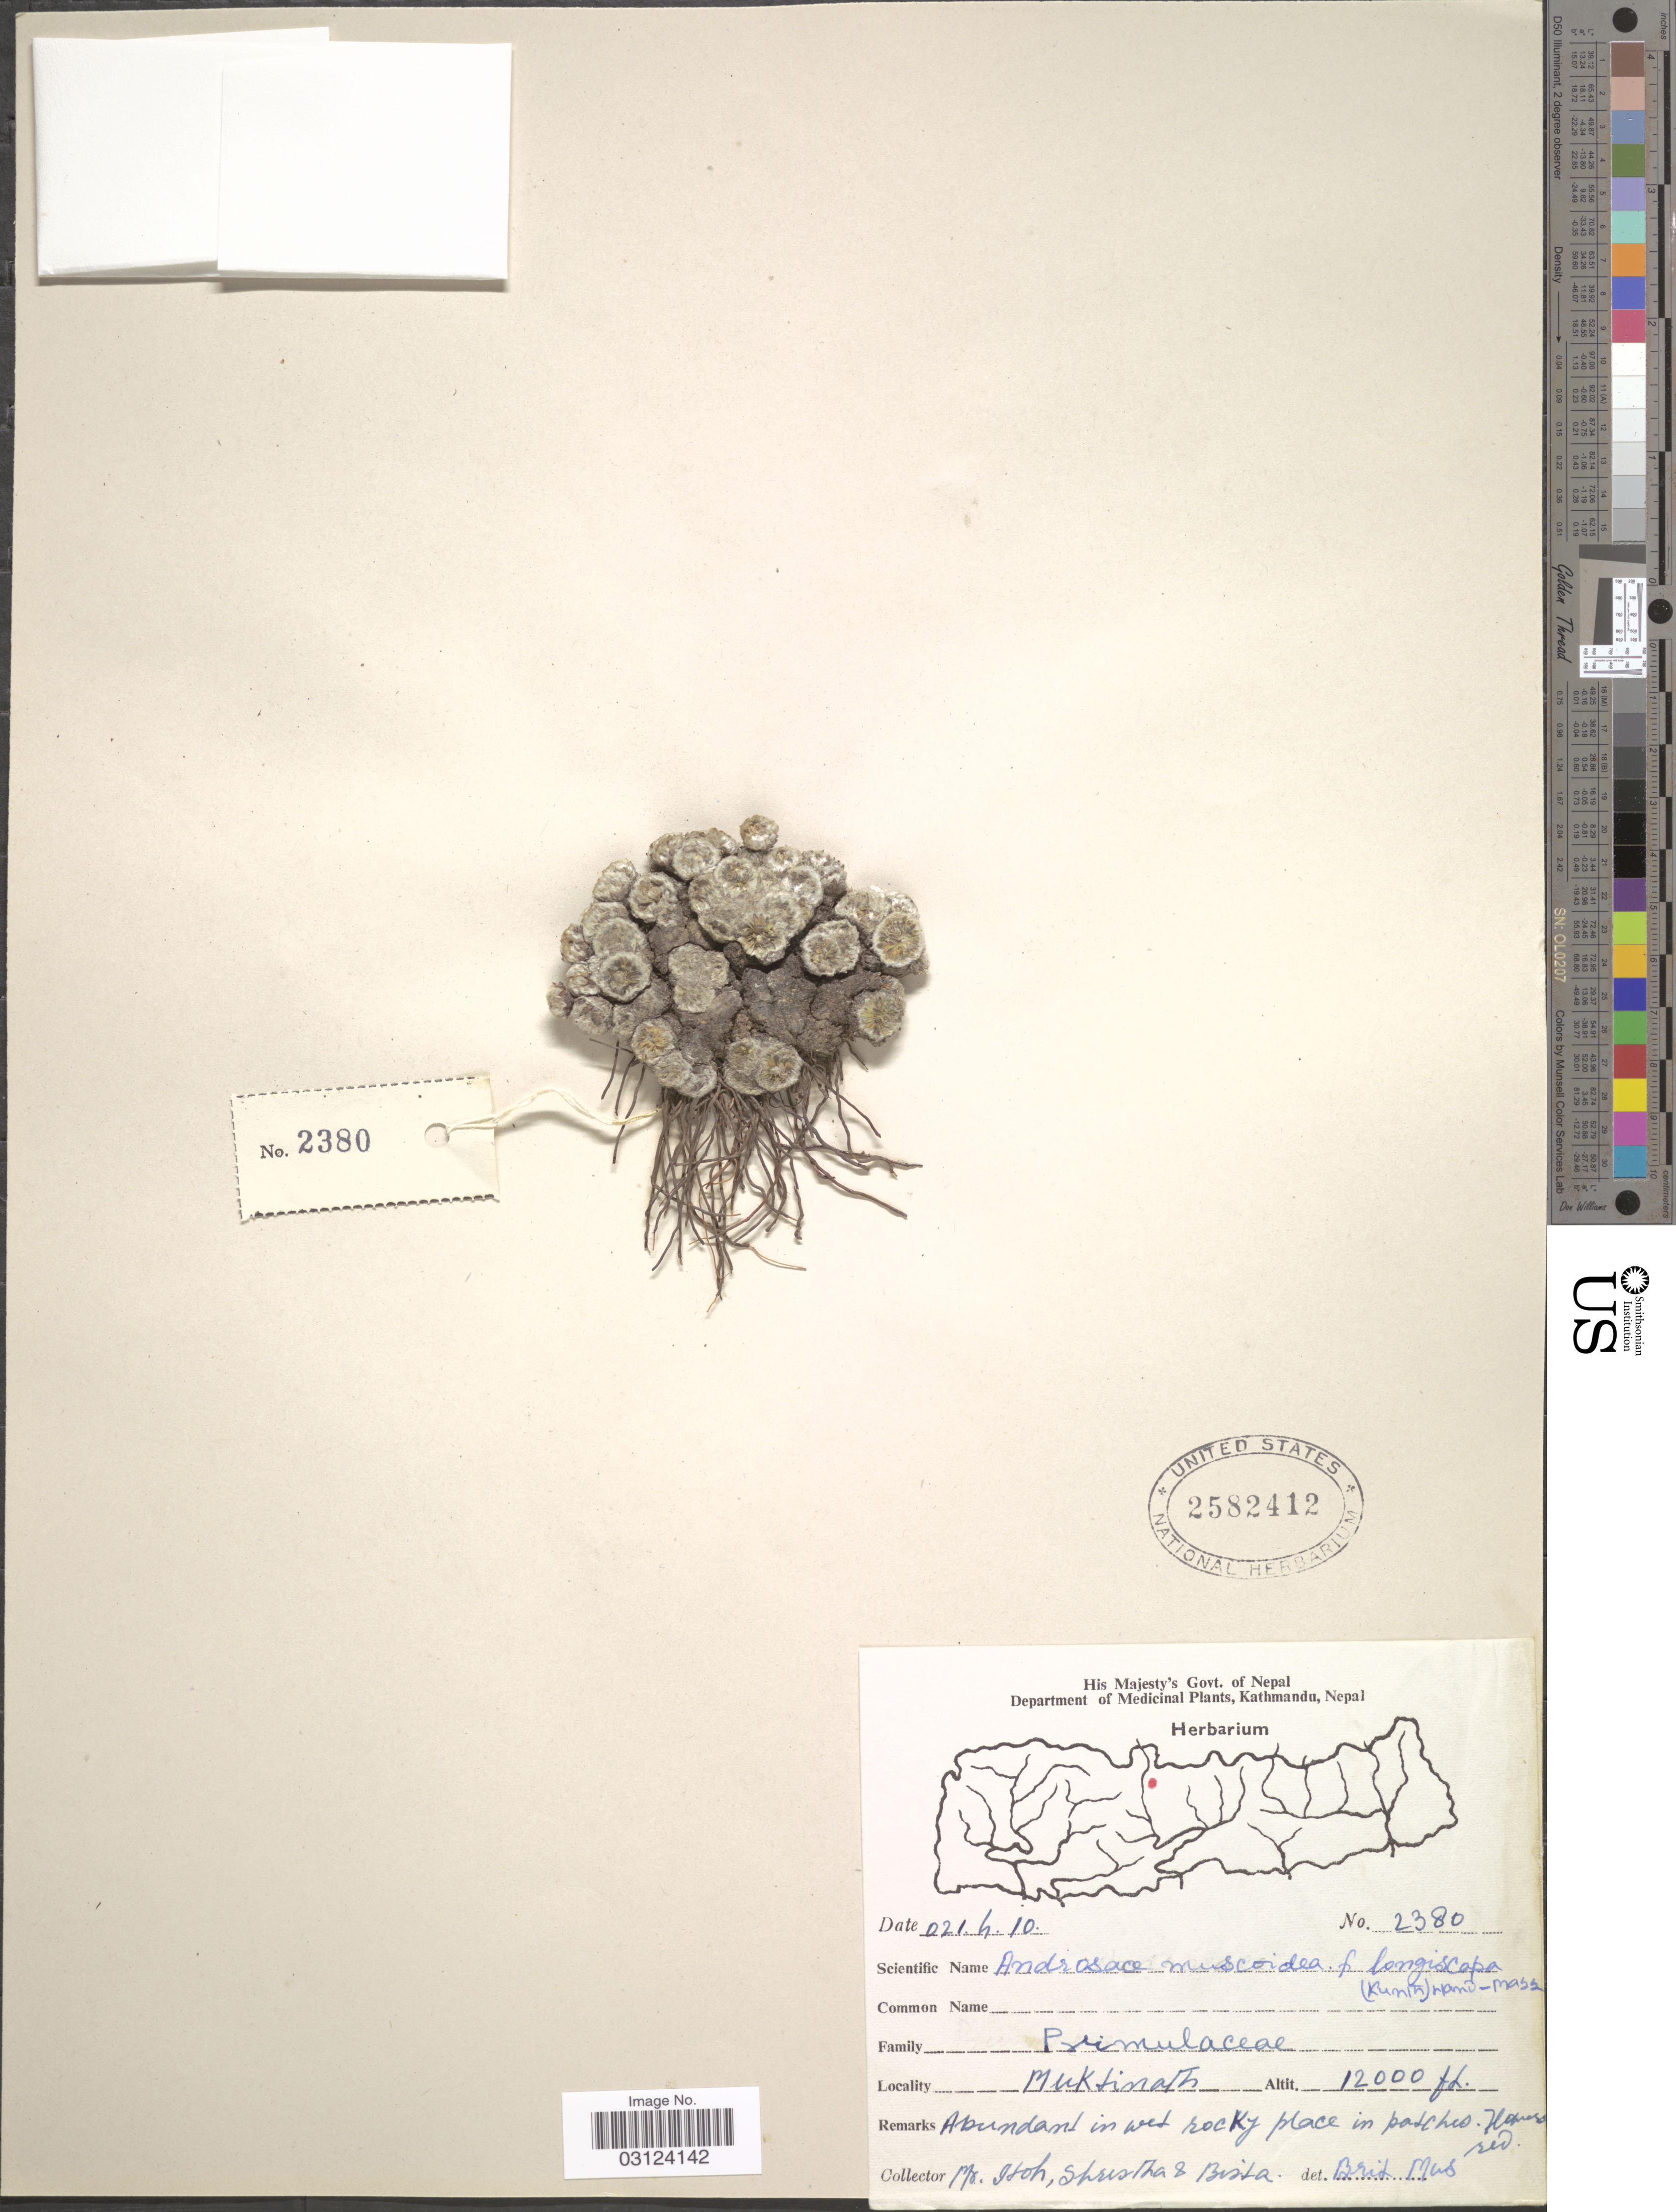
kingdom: Plantae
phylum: Tracheophyta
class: Magnoliopsida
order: Ericales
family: Primulaceae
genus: Androsace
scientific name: Androsace muscoidea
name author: Duby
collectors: M. Itoh, -. Shrestha & -. Bista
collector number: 2380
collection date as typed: Transcribed d/m/y: 10/4/21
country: Nepal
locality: Muktinath.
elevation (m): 3658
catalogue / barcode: US 2582412